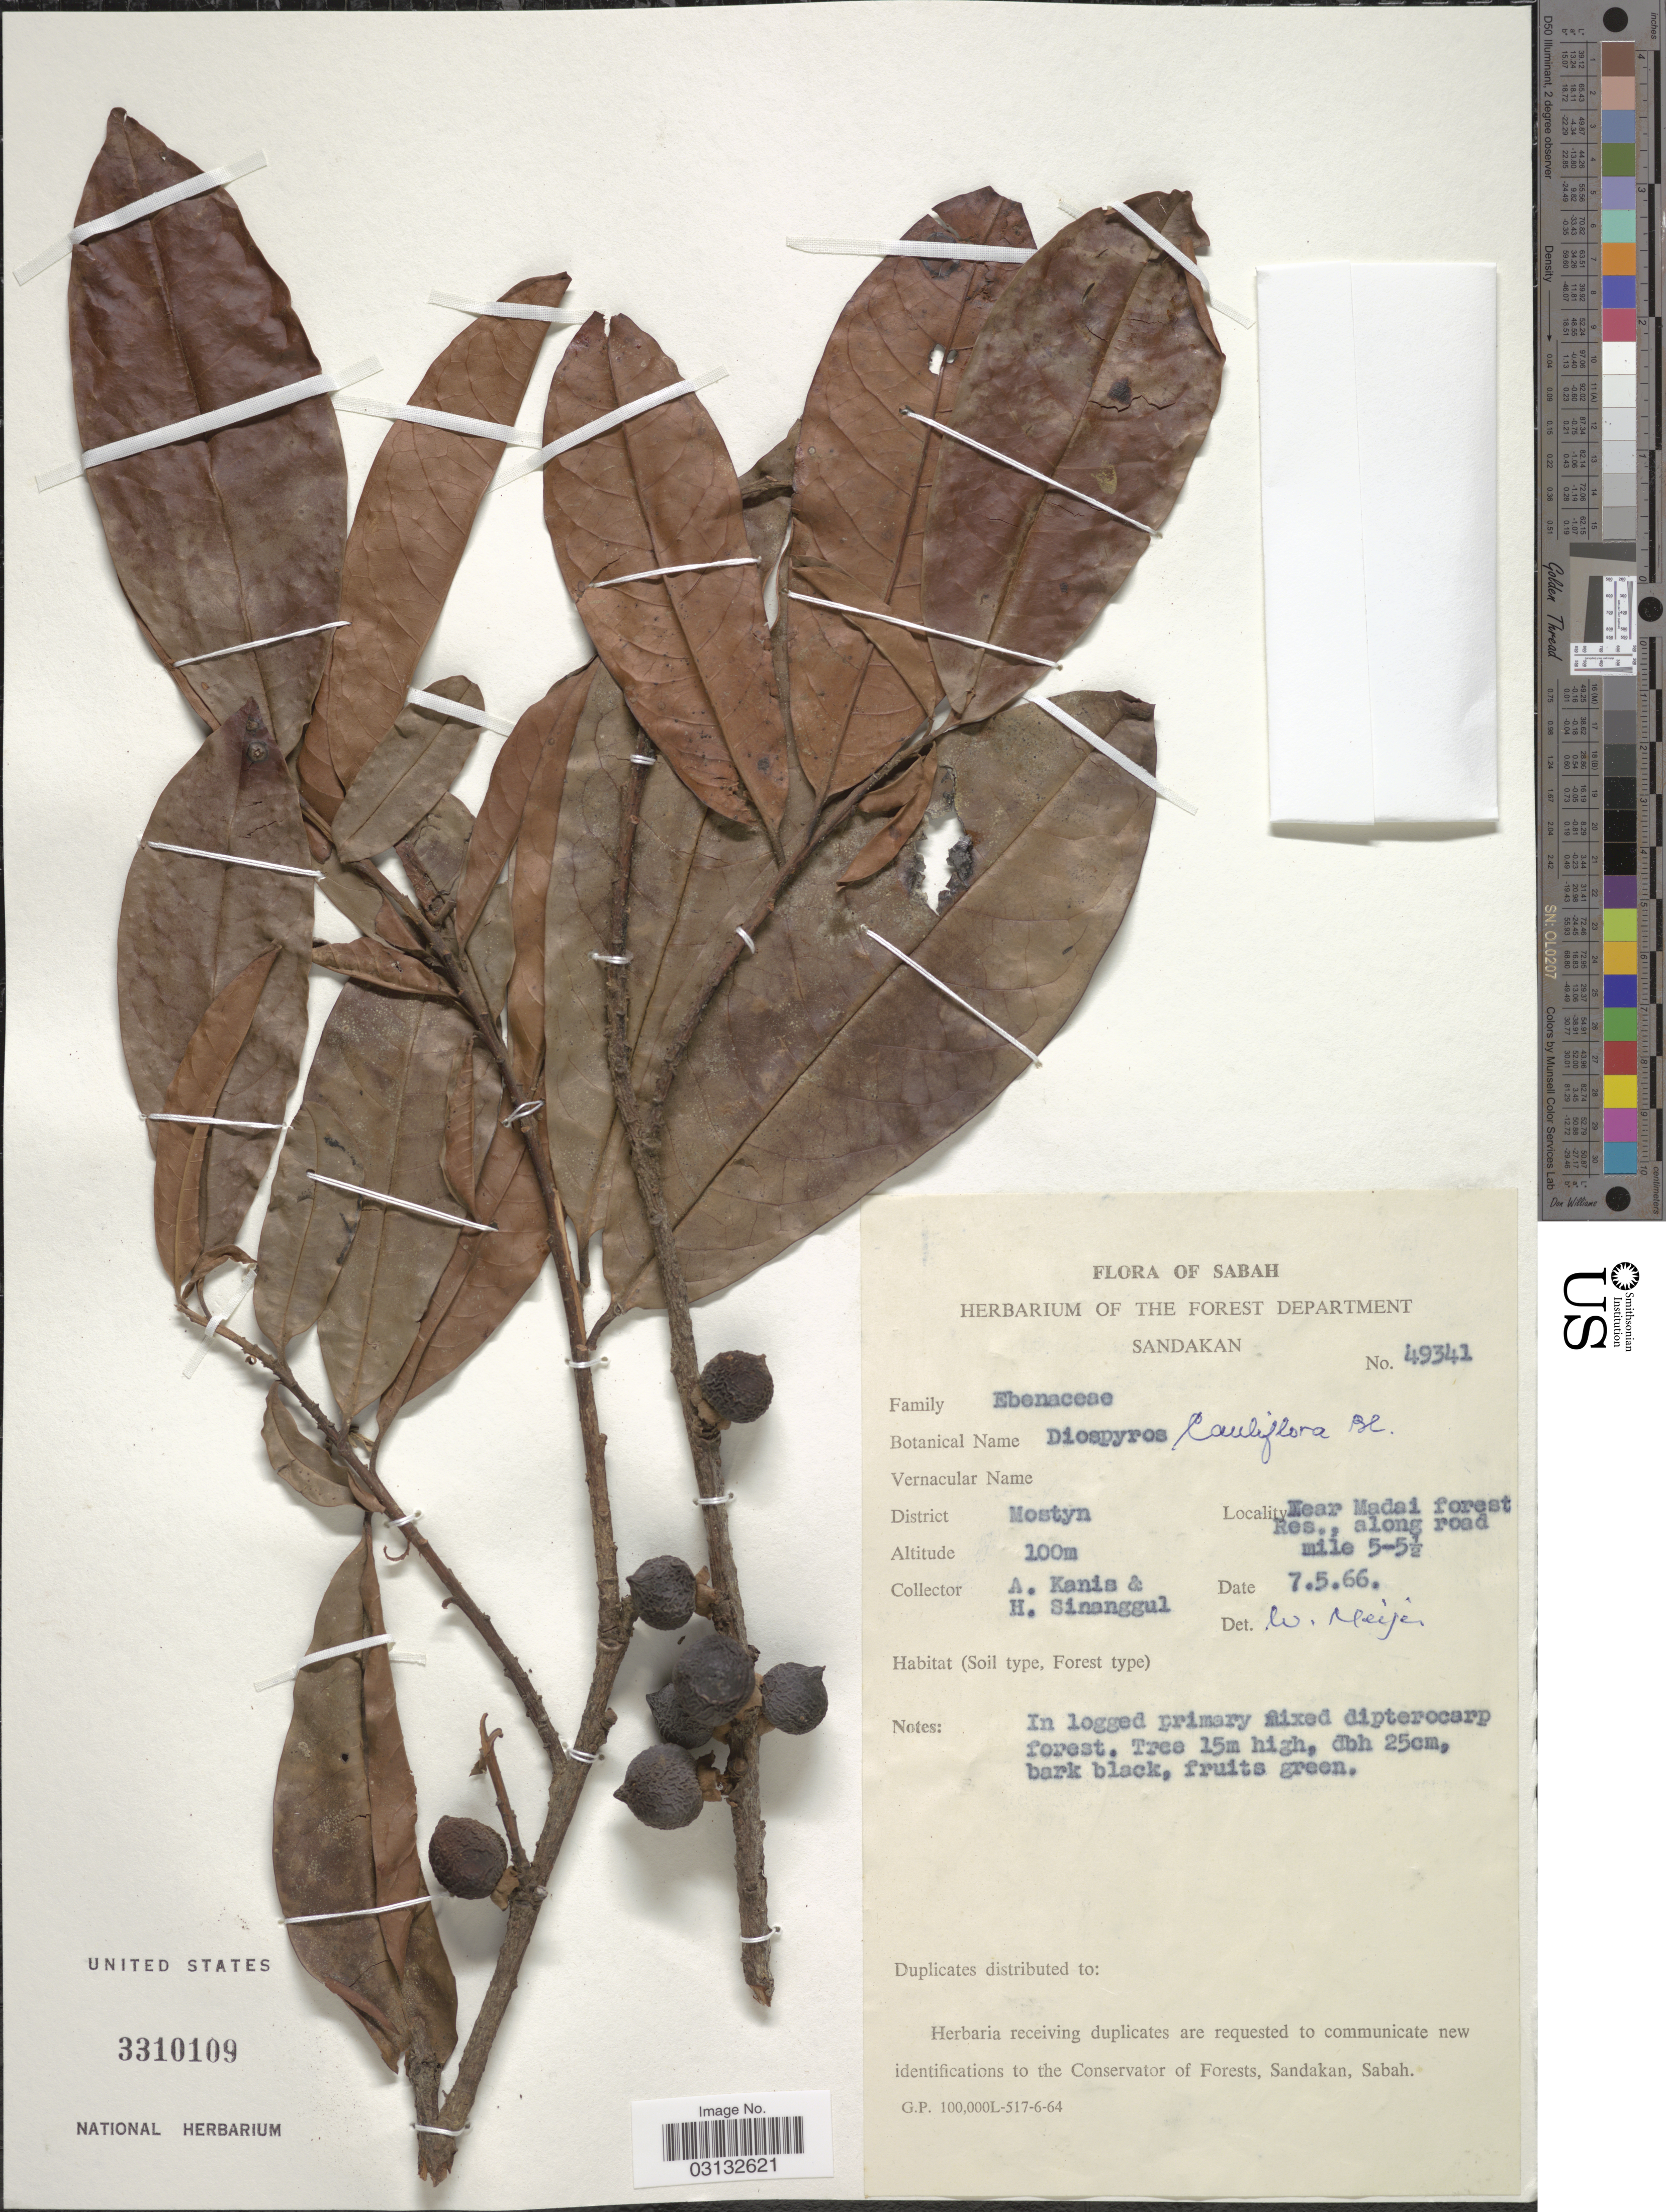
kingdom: Plantae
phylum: Tracheophyta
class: Magnoliopsida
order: Ericales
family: Ebenaceae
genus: Diospyros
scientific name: Diospyros cauliflora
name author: Blume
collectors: A. Kanis & H. Sinanggul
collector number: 49341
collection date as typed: Transcribed d/m/y: 7/5/66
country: Malaysia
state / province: Sabah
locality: District Mostyn. Near Madai forest Res., along road mile 5-5½.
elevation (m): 100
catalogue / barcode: US 3310109